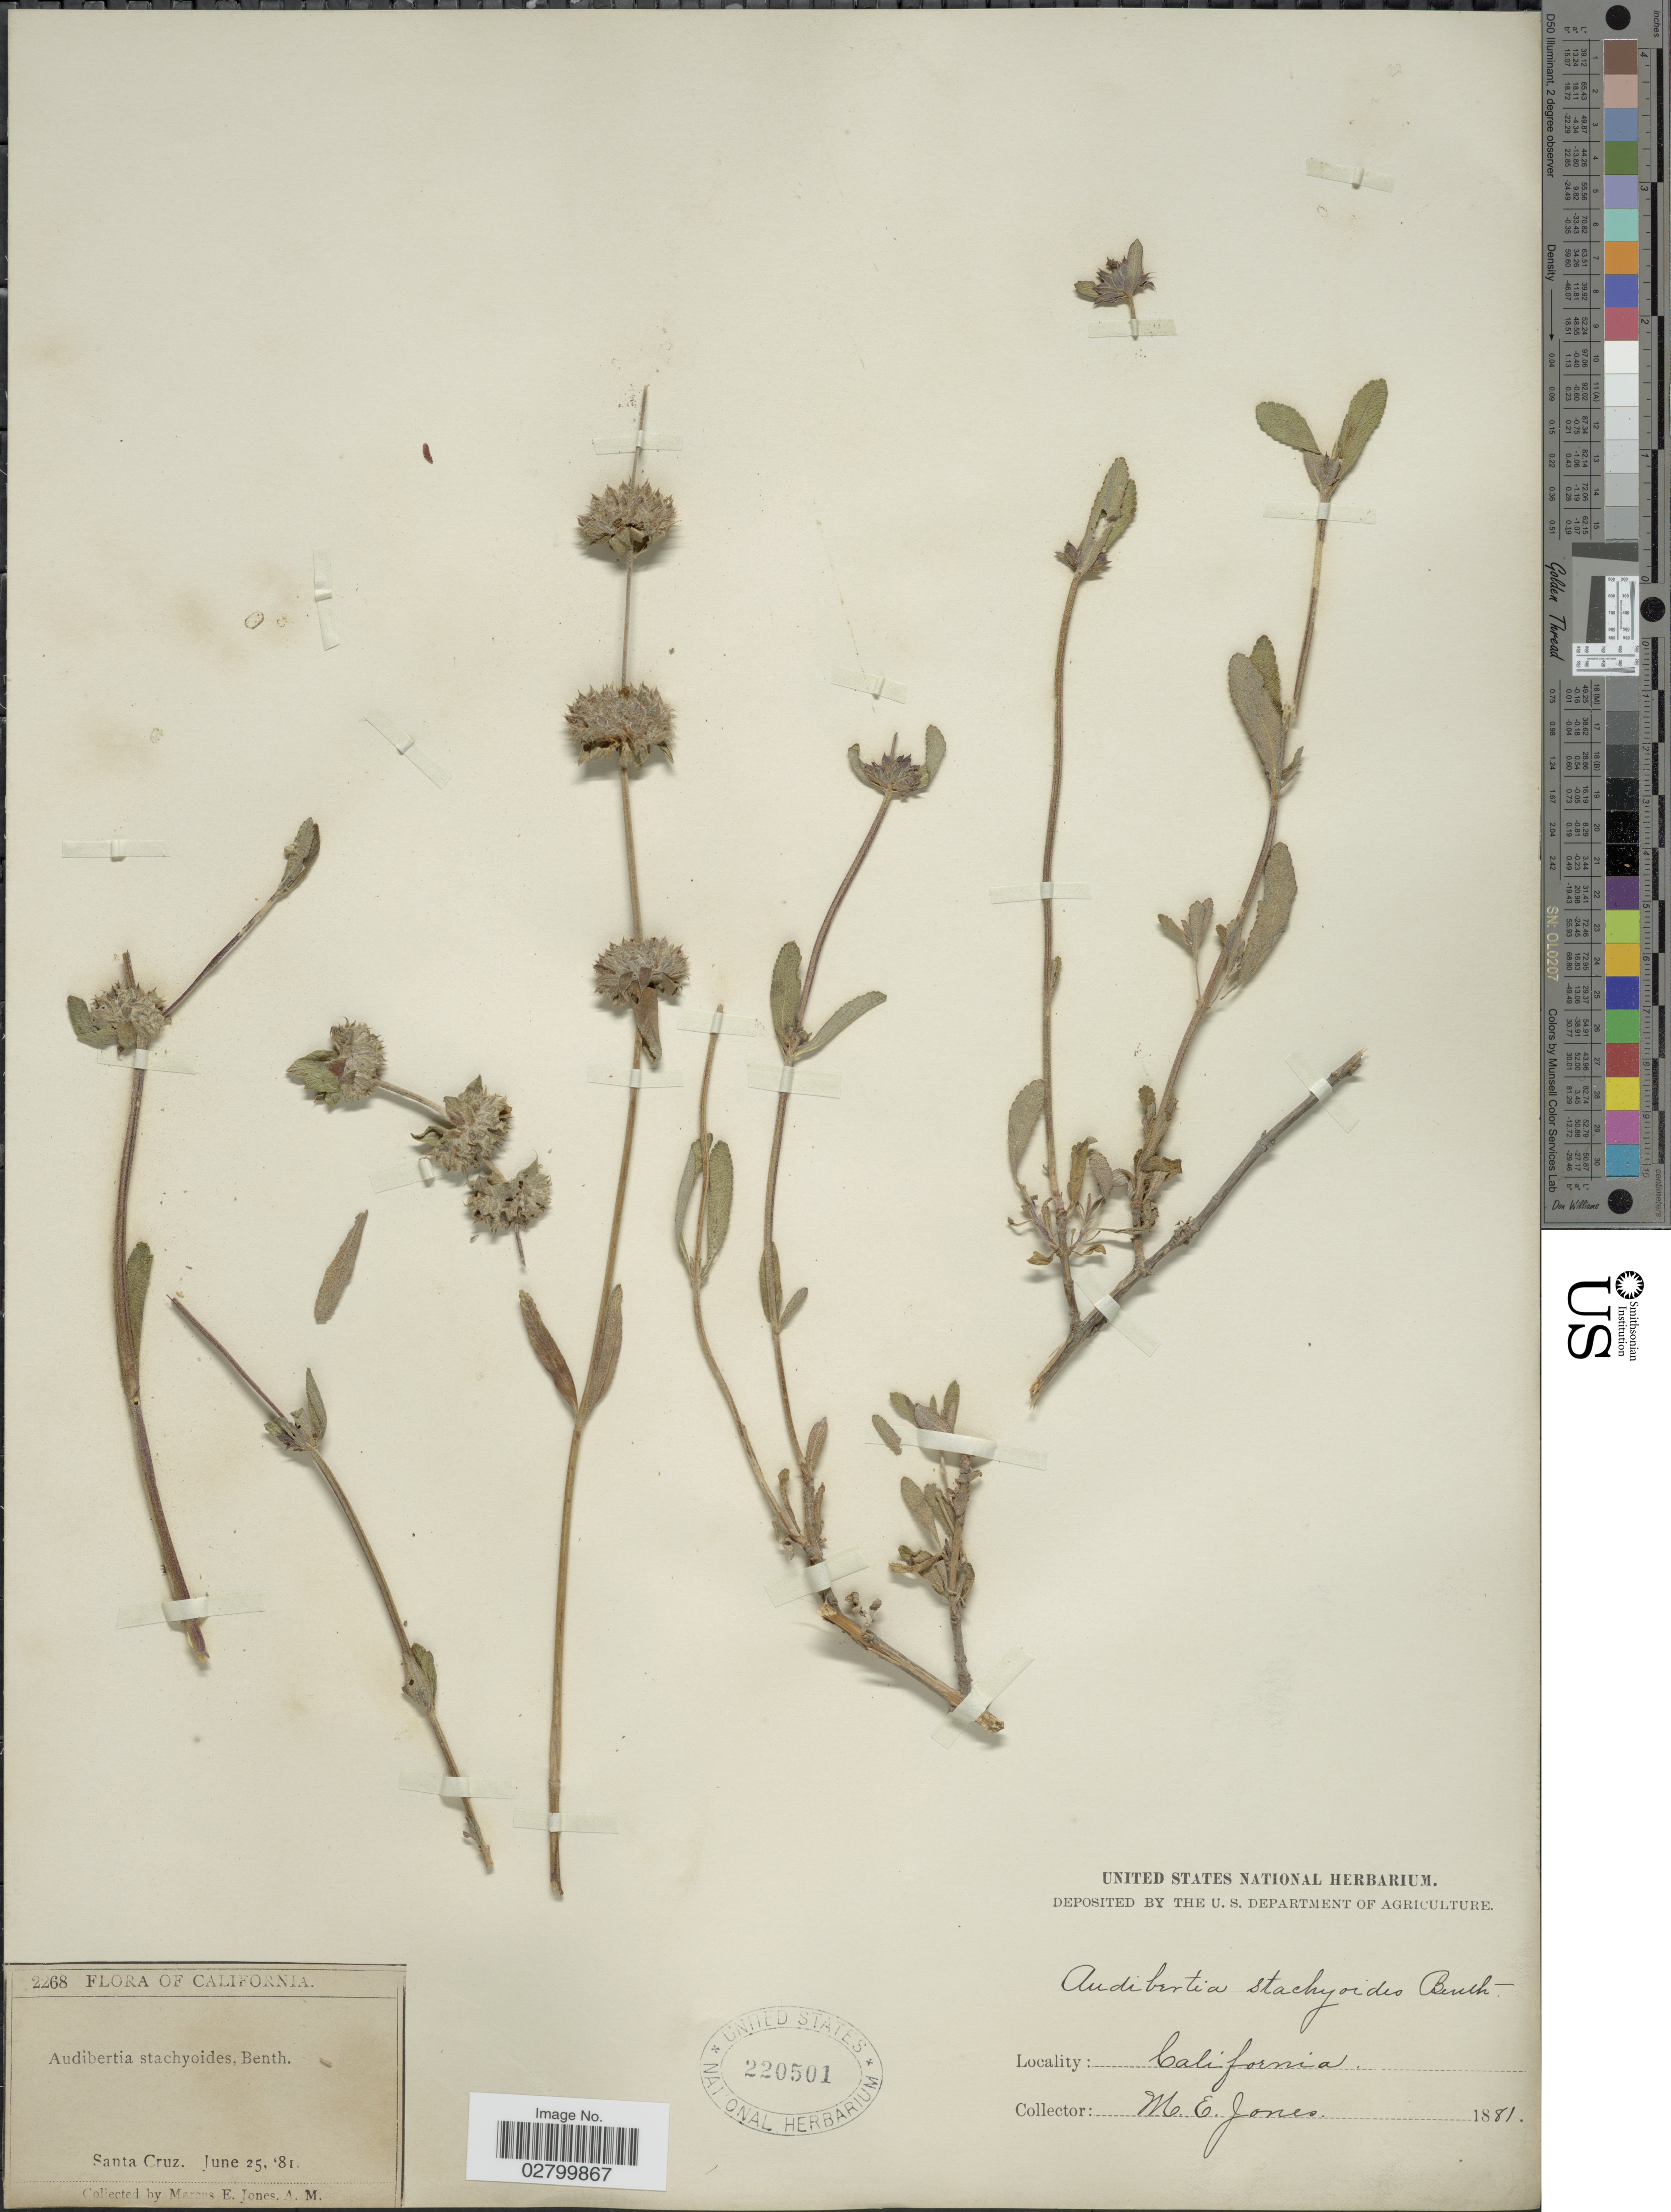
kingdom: Plantae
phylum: Tracheophyta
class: Magnoliopsida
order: Lamiales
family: Lamiaceae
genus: Salvia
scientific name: Salvia mellifera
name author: Greene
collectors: M. E. Jones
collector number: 2268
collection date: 1881-06-25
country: United States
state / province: California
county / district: Santa Cruz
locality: Santa Cruz.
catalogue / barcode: US 220501